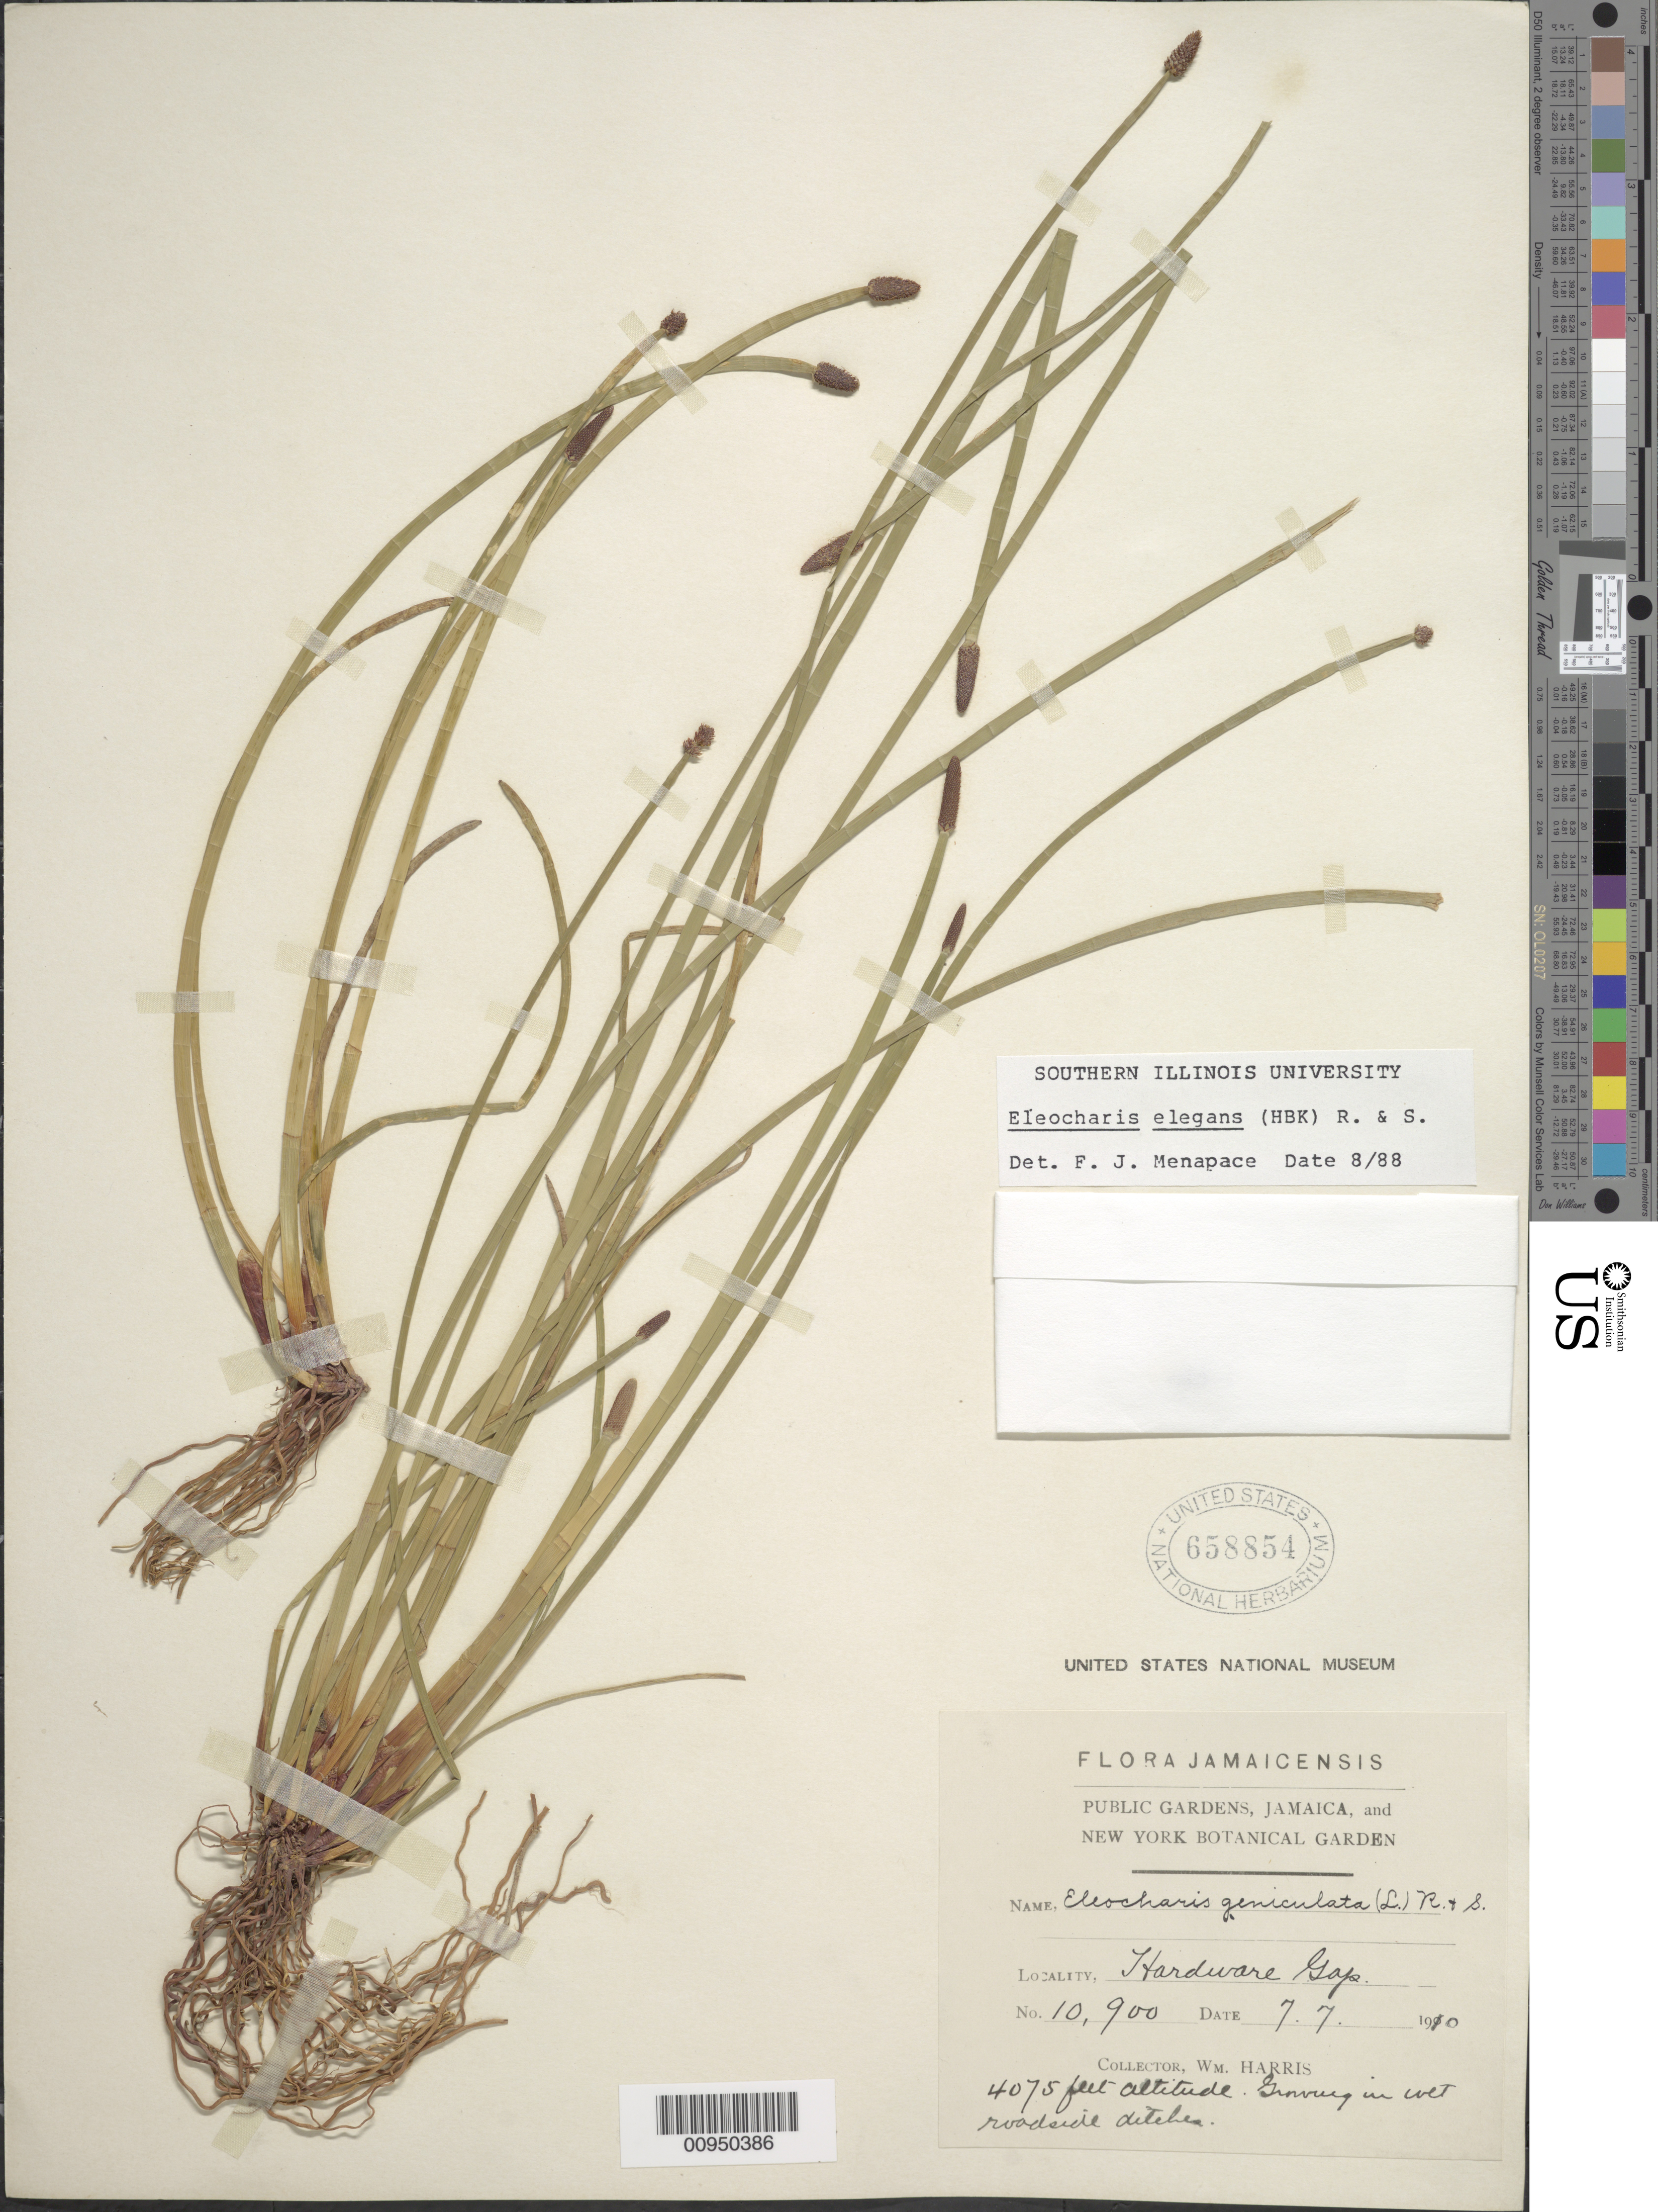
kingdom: Plantae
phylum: Tracheophyta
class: Liliopsida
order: Poales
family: Cyperaceae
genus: Eleocharis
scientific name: Eleocharis elegans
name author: (Kunth) Roem. & Schult.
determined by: Menapace, F. J.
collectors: W. H. Harris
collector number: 10900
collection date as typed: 07 Jul 1910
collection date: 1910-07-07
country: Jamaica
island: Jamaica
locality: Hardware Gap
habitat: Growing in wet roadside ditches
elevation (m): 1242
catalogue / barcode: US 658854